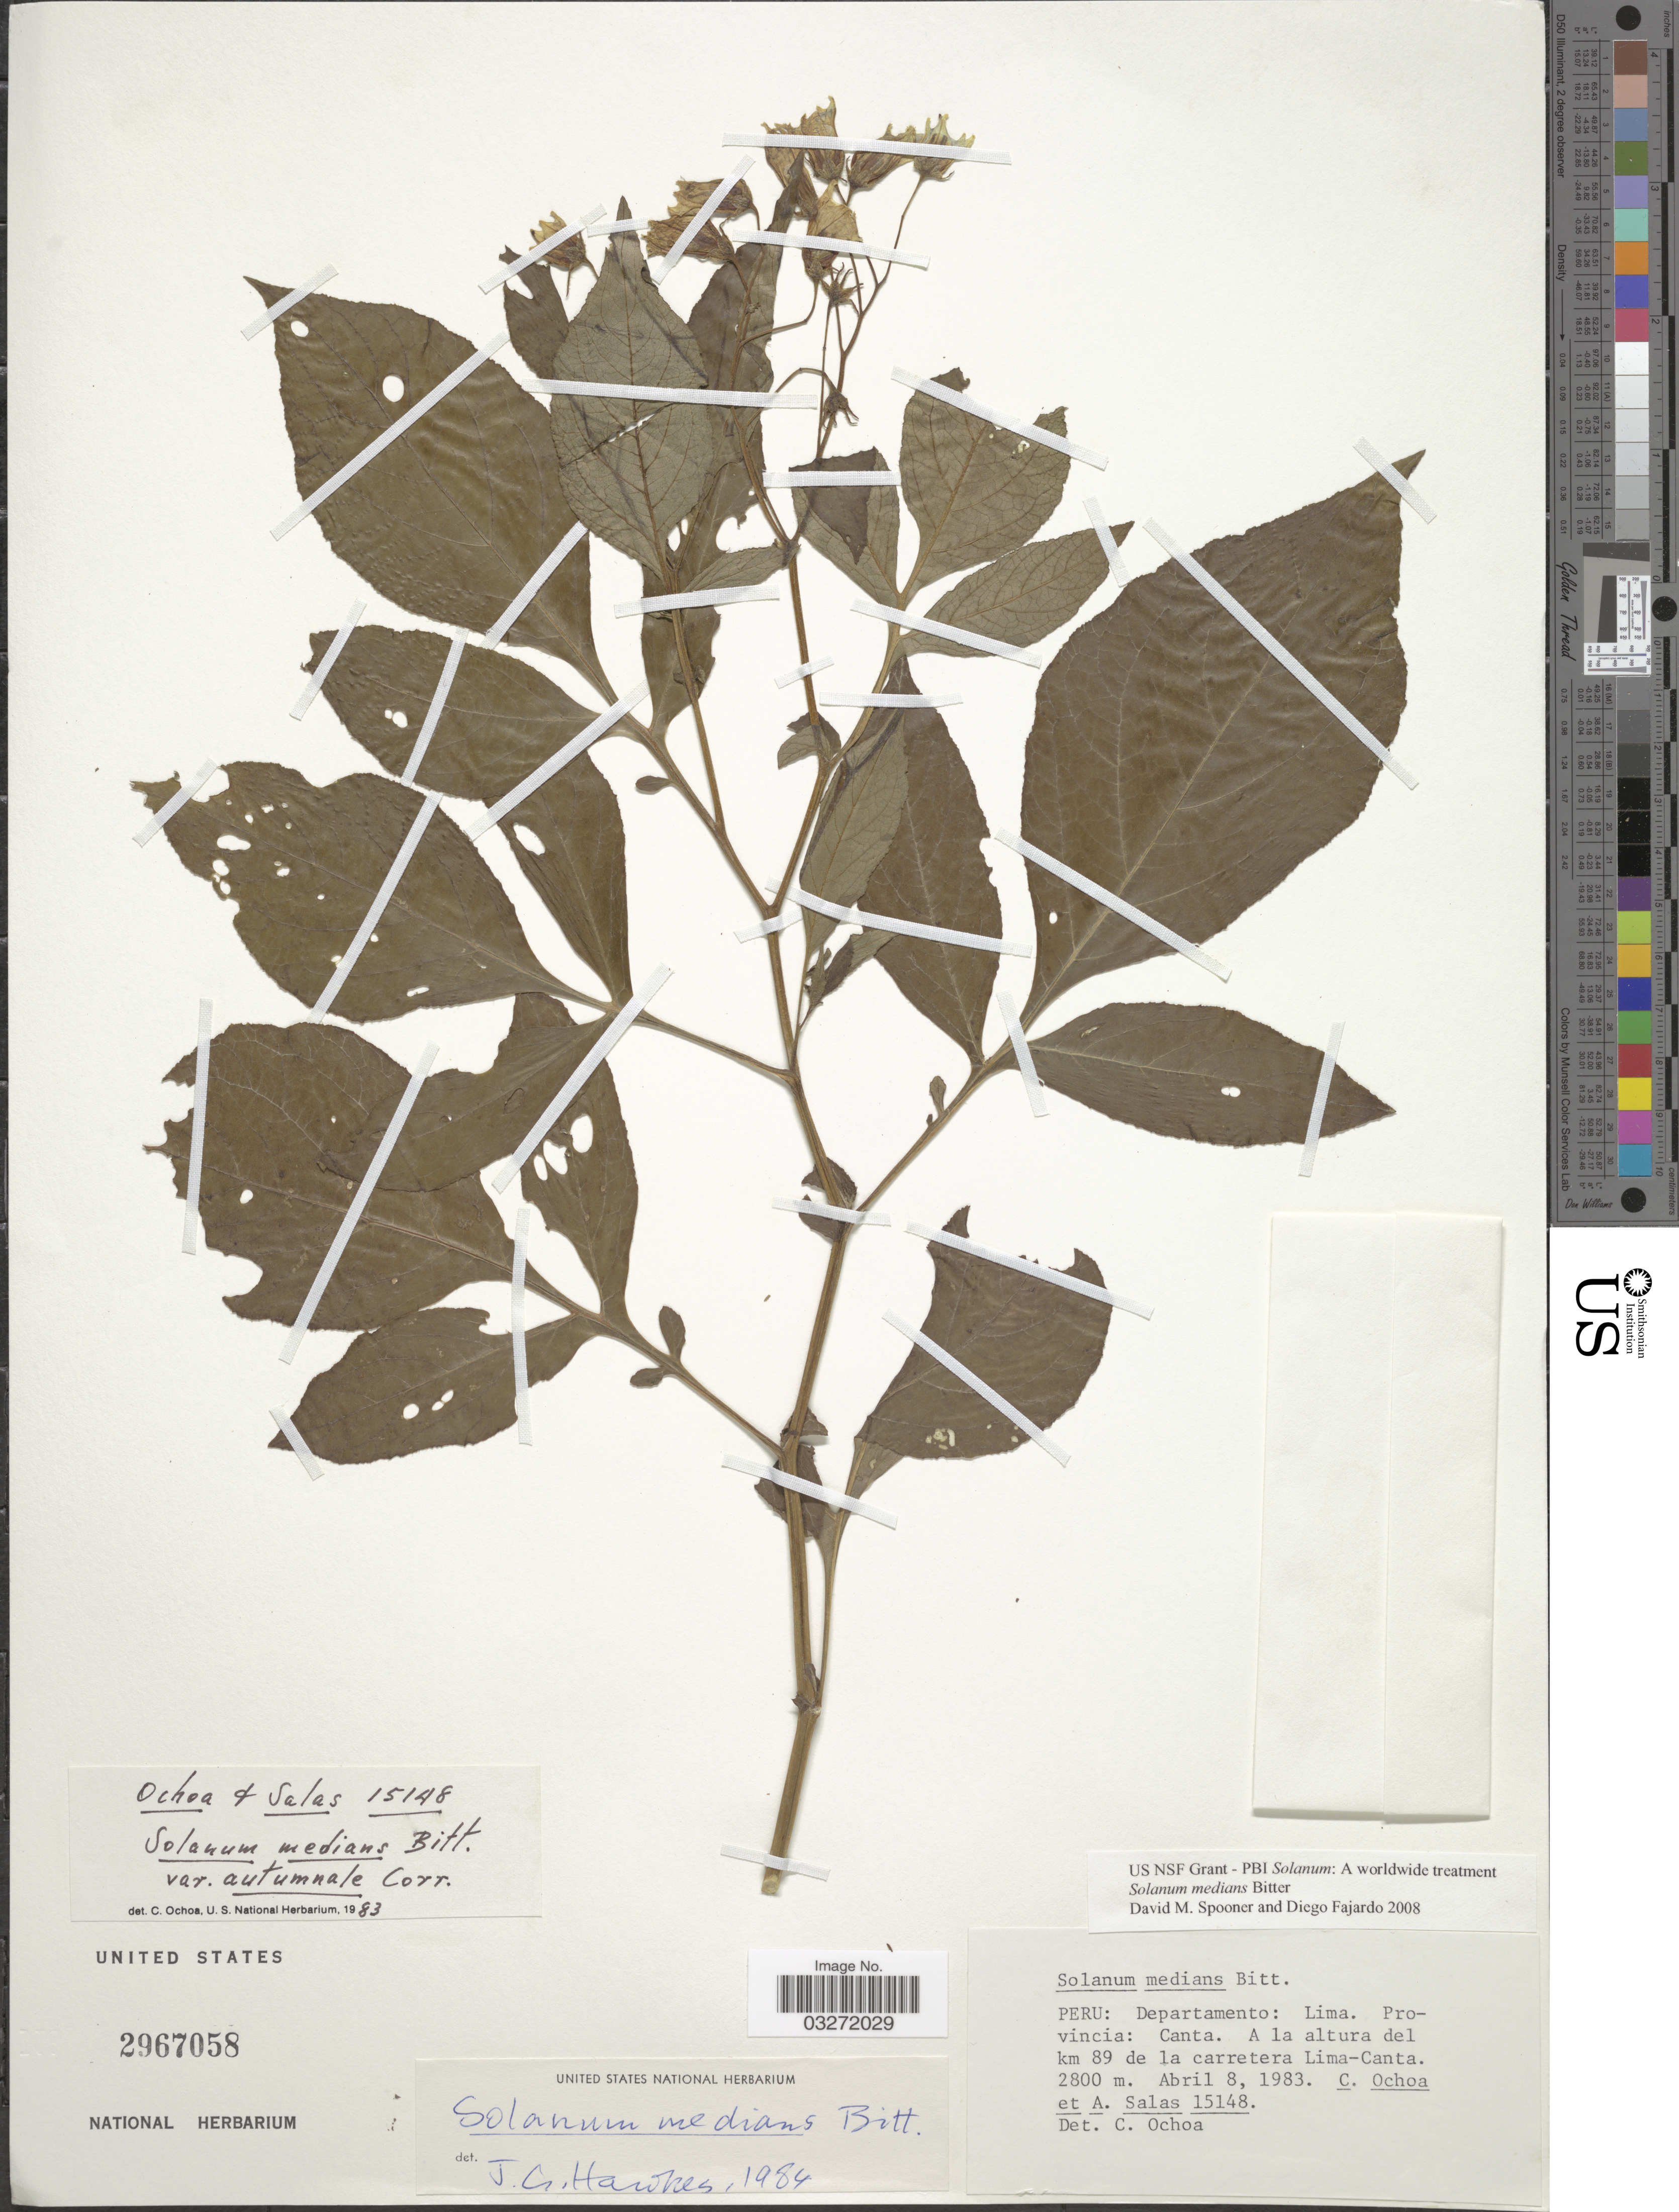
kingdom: Plantae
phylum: Tracheophyta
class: Magnoliopsida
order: Solanales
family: Solanaceae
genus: Solanum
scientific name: Solanum medians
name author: Bitter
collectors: C. Ochoa & A. Salas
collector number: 15148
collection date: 1983-04-08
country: Peru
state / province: Lima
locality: Departamento: Lima. Provincia: Canta. A la altura del km 89 de la carretera Lima-Canta.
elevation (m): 2800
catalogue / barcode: US 2967058